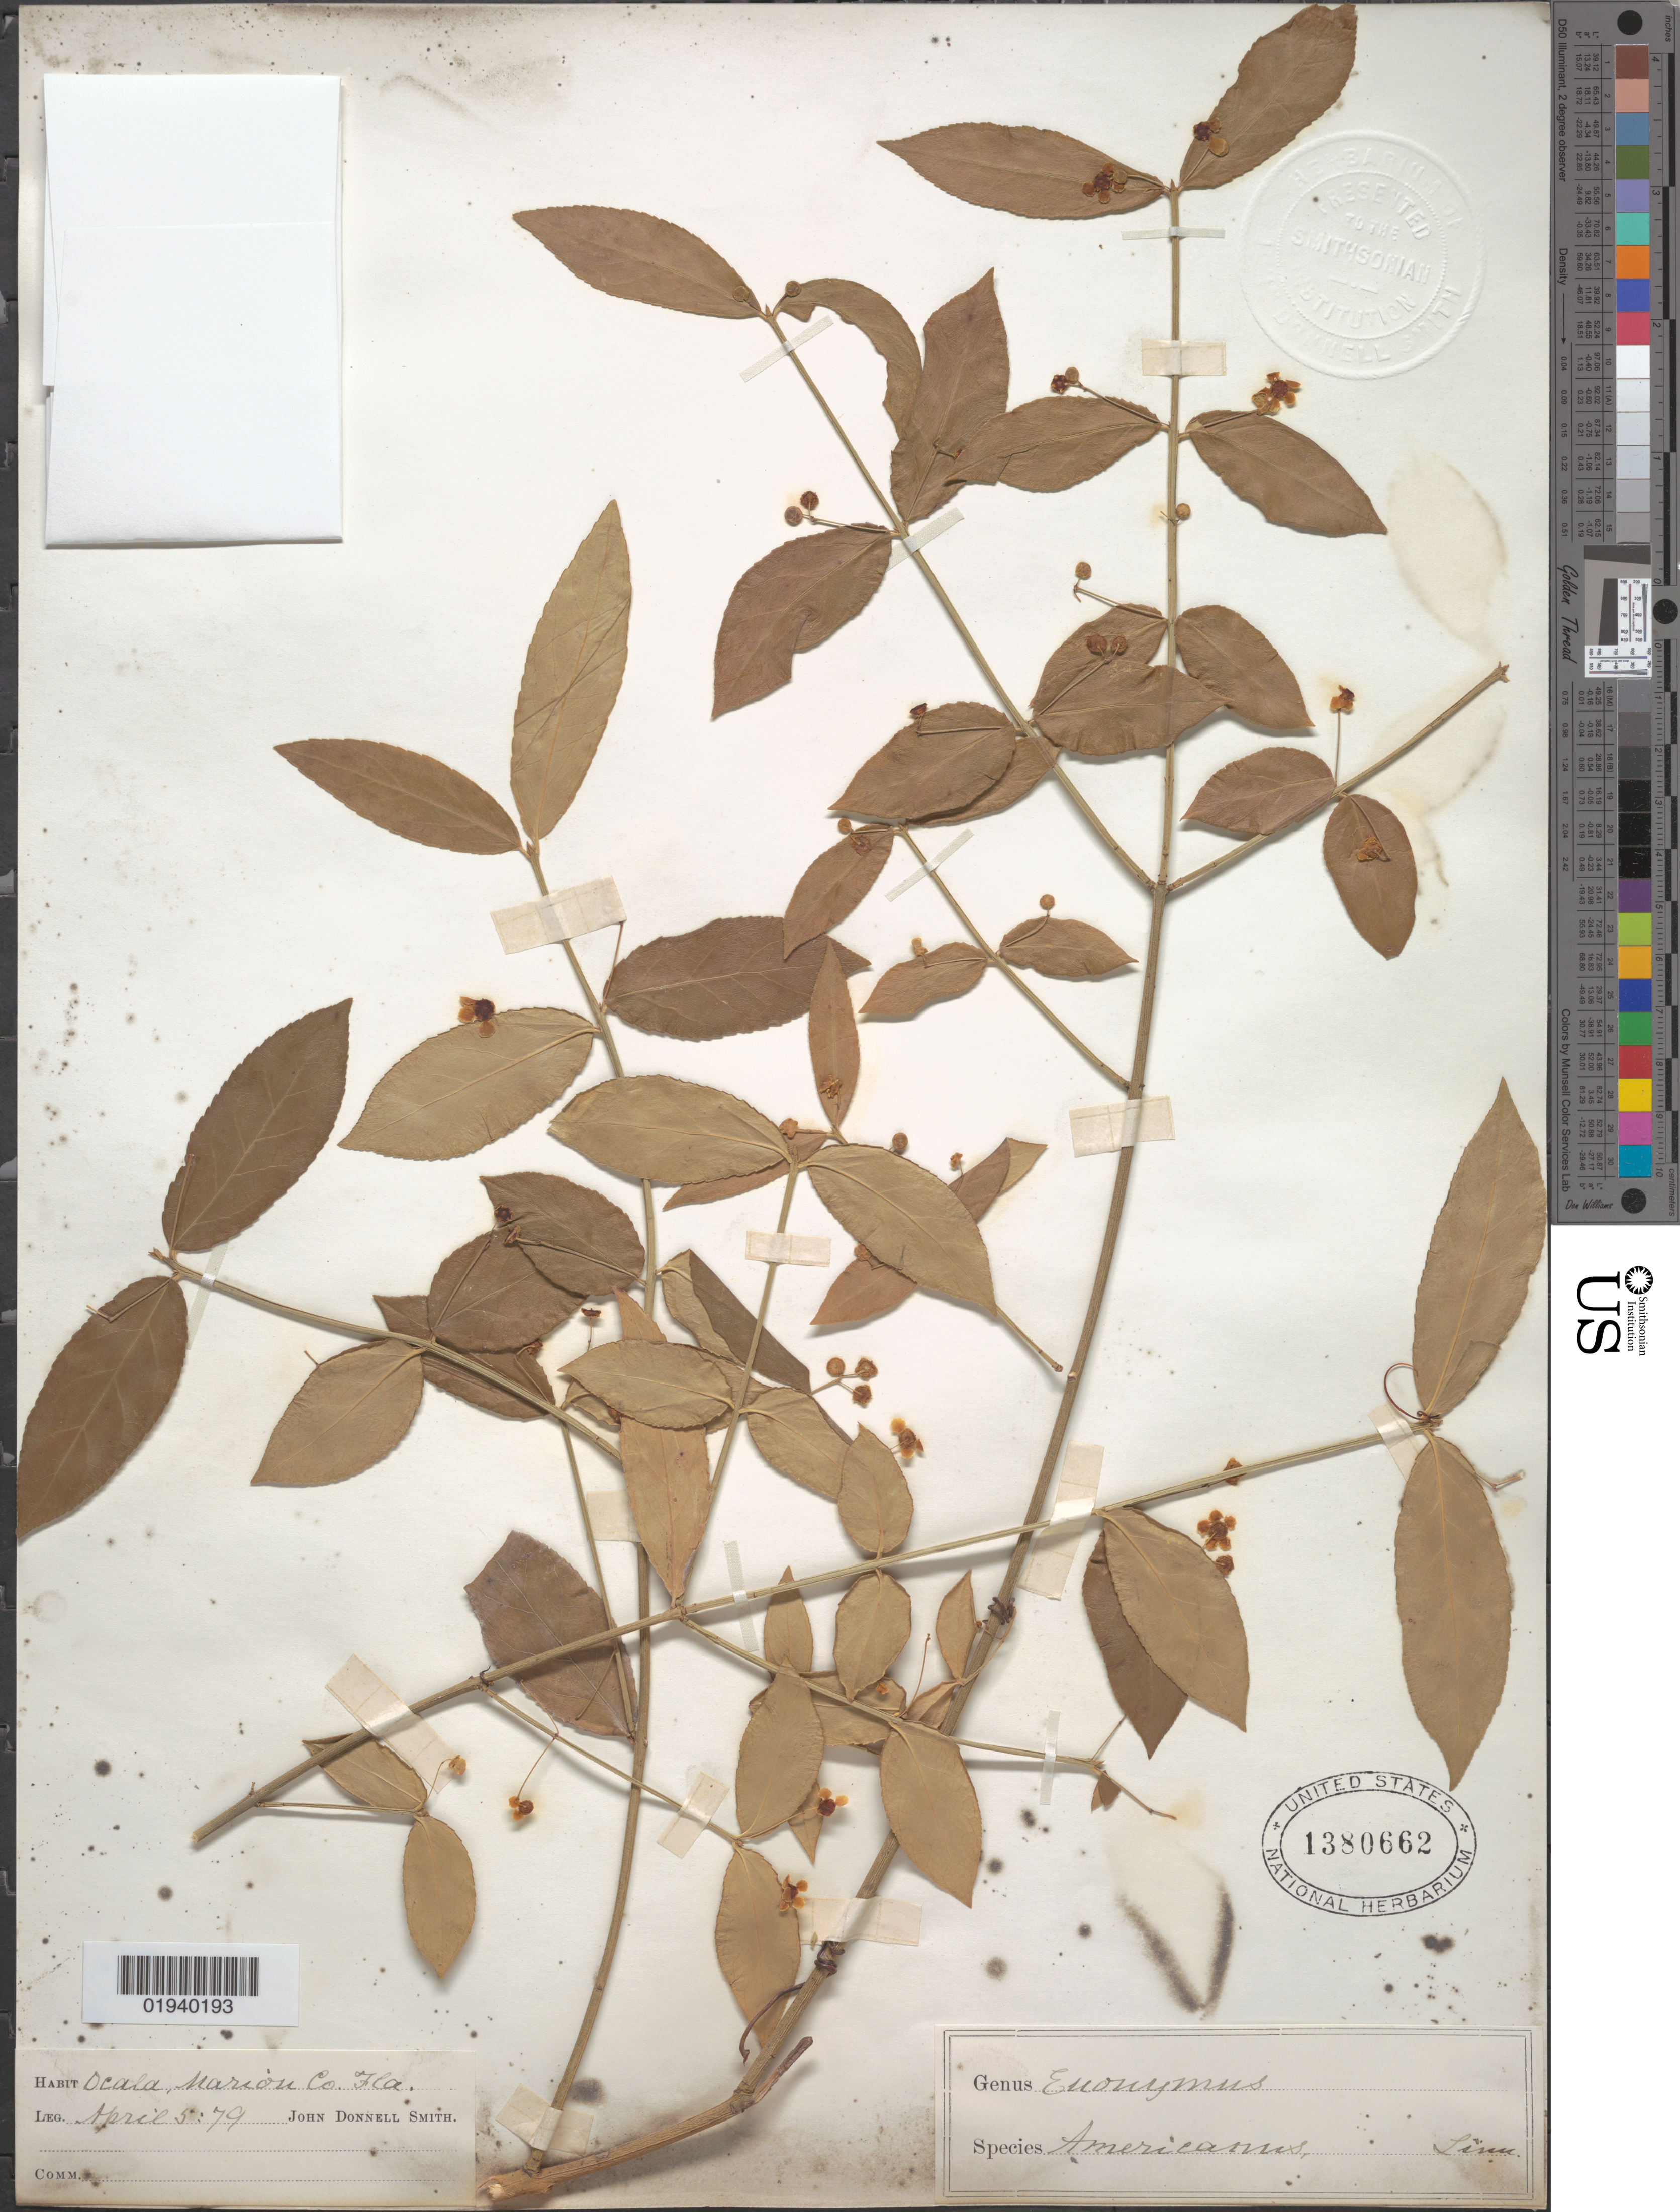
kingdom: Plantae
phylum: Tracheophyta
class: Magnoliopsida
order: Celastrales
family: Celastraceae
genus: Euonymus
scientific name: Euonymus americanus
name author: L.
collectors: J. Donnell Smith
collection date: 1879-04-05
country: United States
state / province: Florida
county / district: Marion County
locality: Ocala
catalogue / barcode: US 1380662